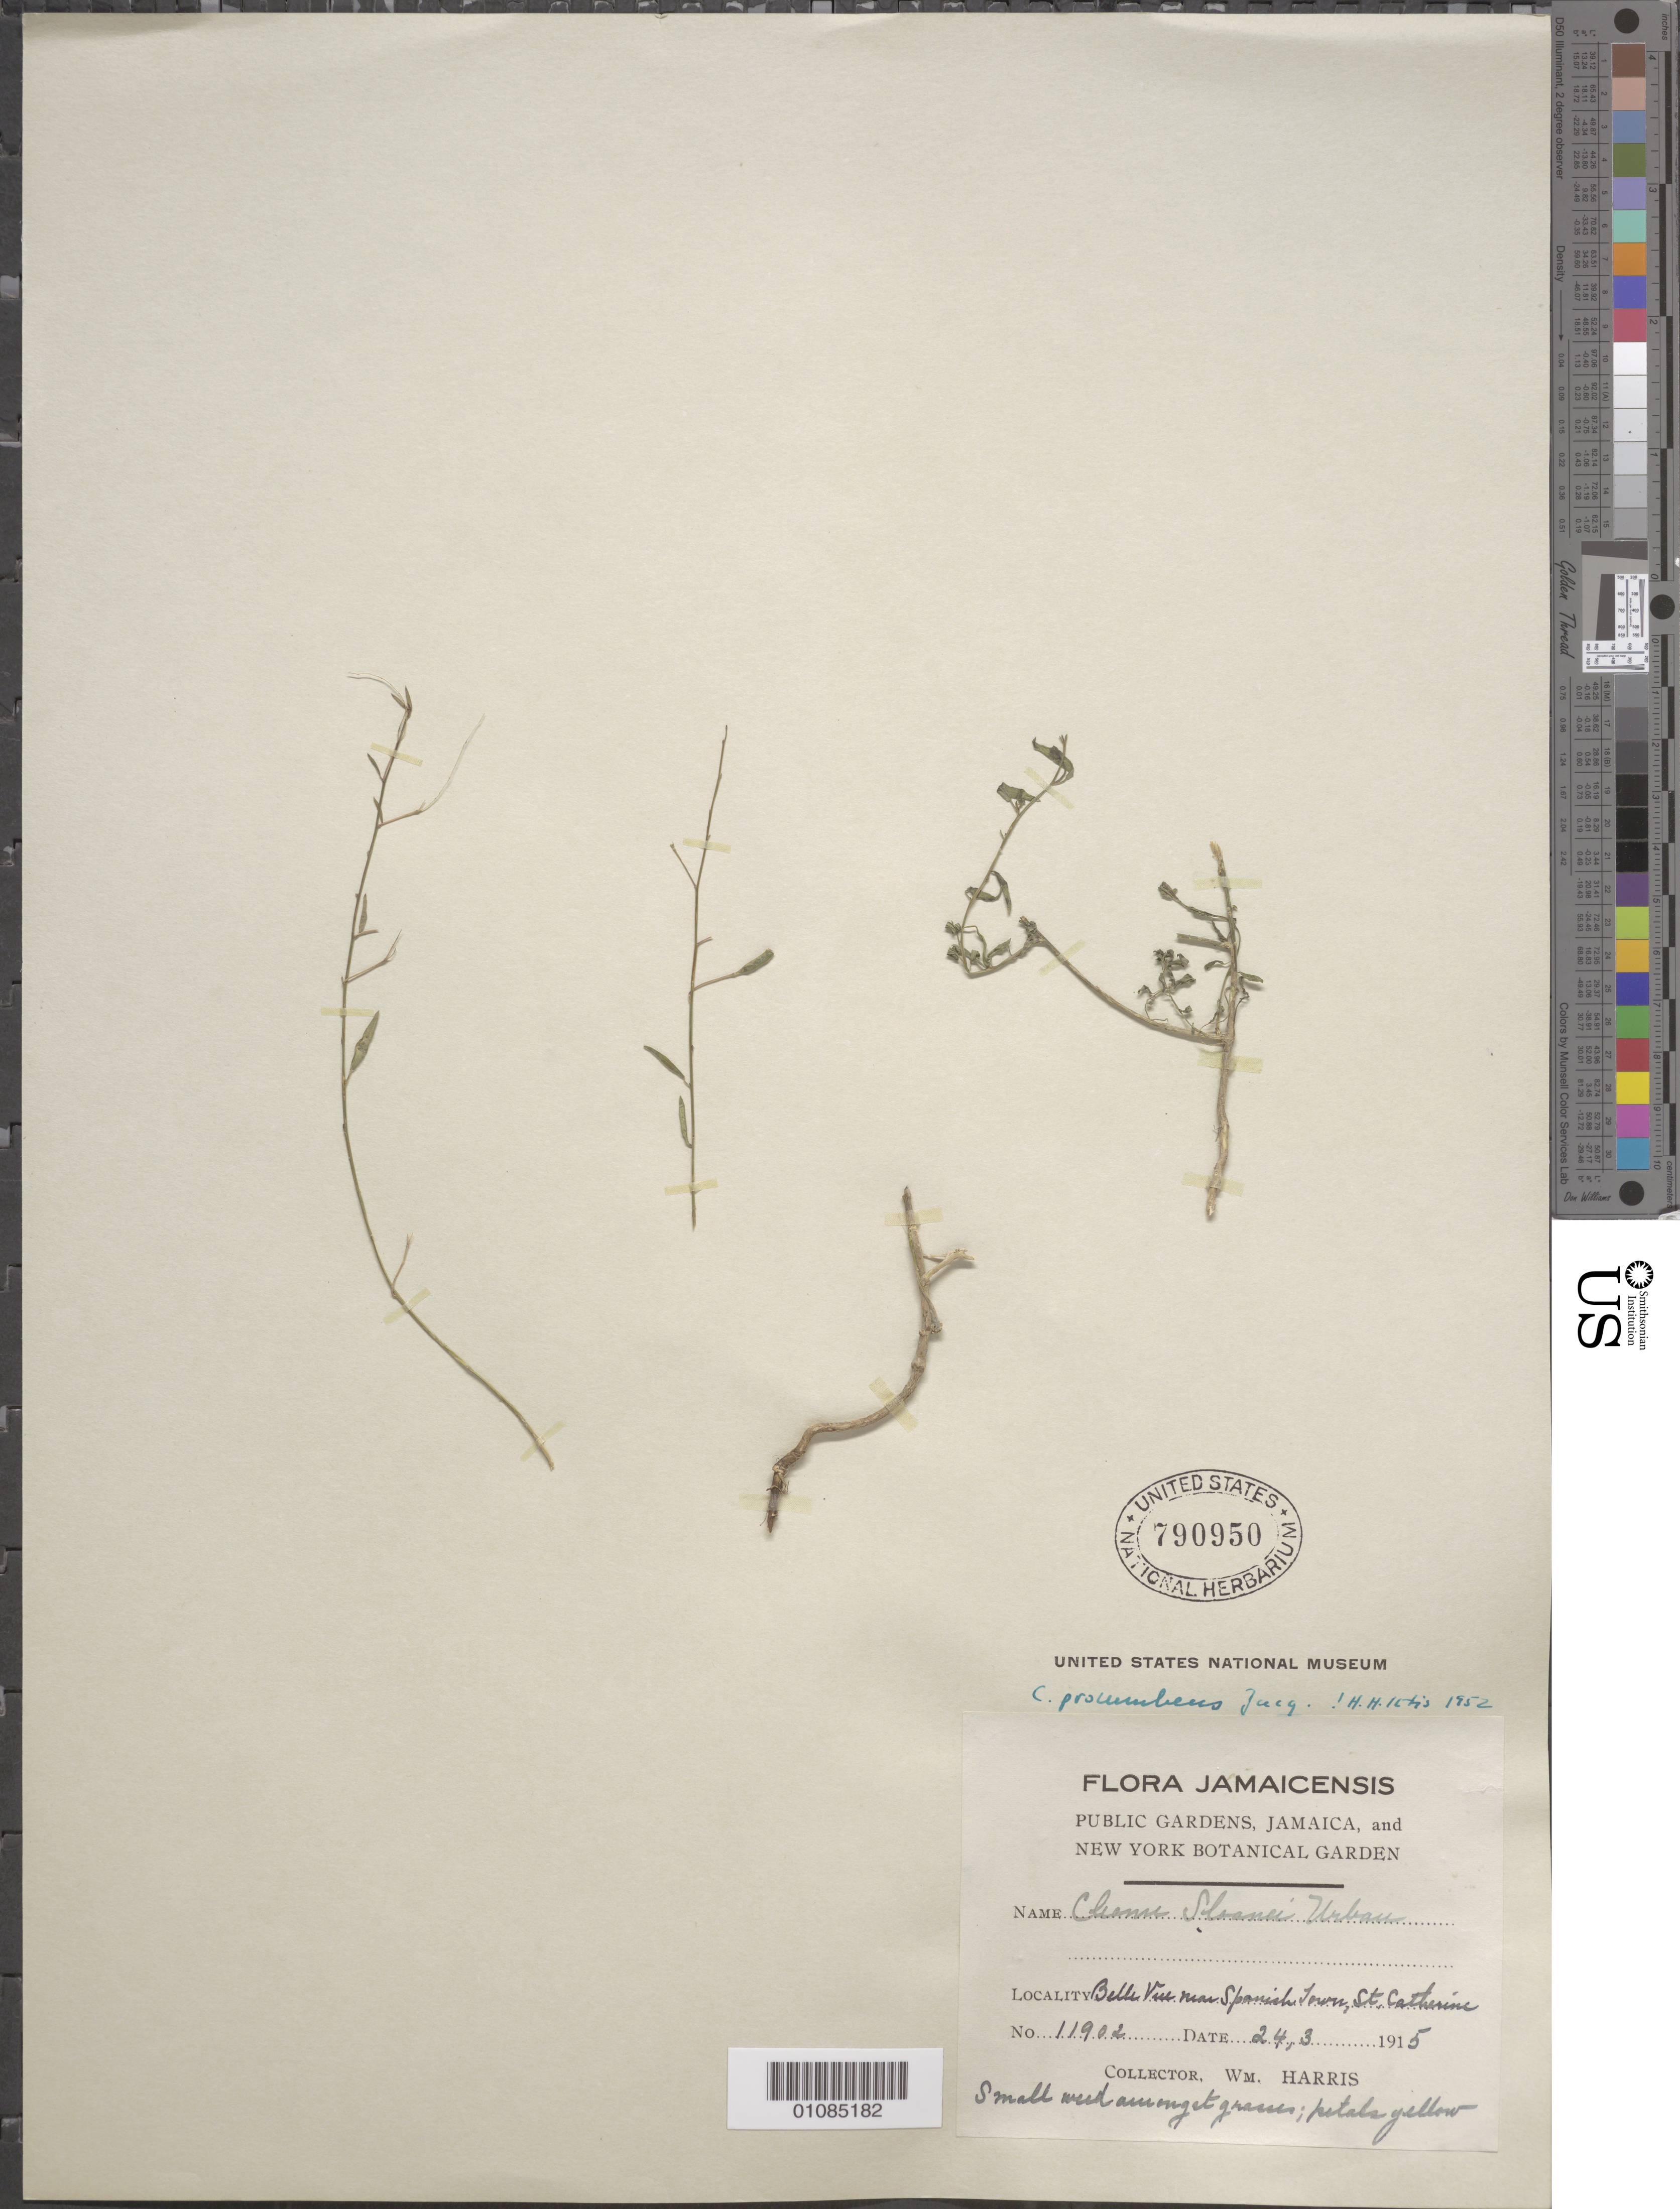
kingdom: Plantae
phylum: Tracheophyta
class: Magnoliopsida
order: Brassicales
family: Cleomaceae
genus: Physostemon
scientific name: Physostemon procumbens subsp. procunbens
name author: (Jacq.) Roalson & Soares Neto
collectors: W. Harris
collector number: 11902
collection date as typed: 24 Mar 1915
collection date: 1915-03-24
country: Jamaica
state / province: Saint Catherine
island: Jamaica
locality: Belle Vale(?) near Spanish Town.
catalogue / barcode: US 790950